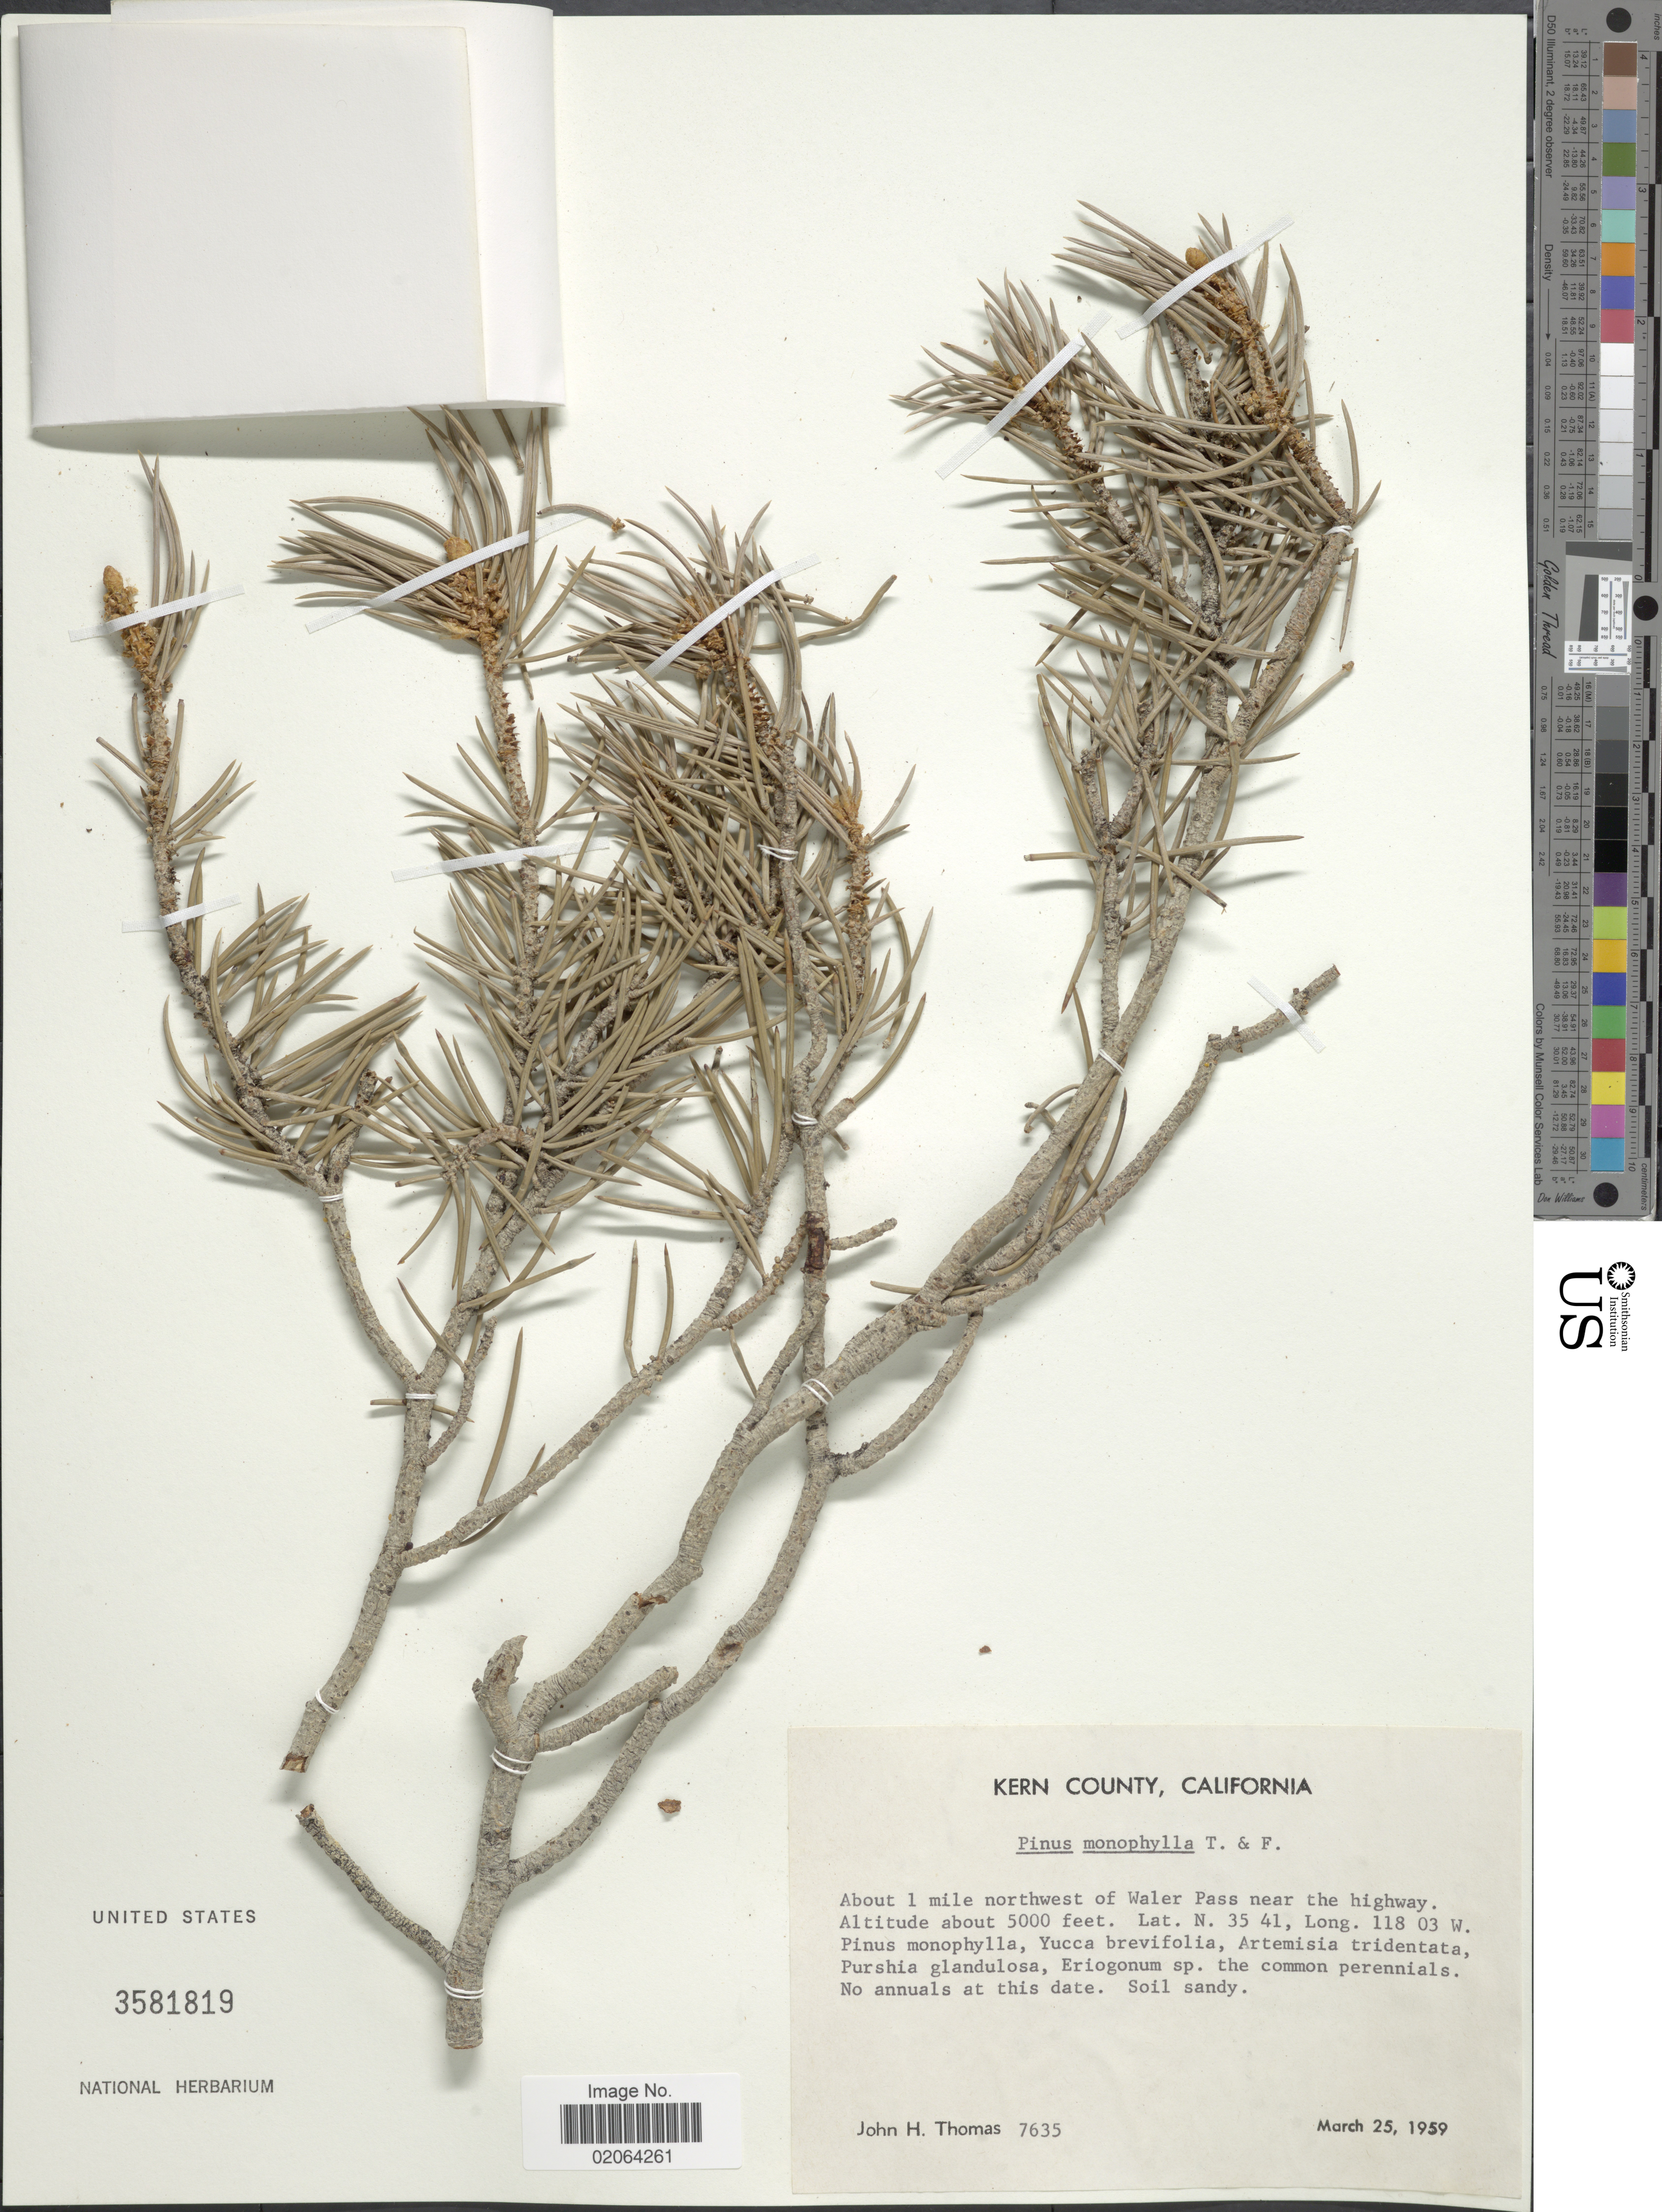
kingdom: Plantae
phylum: Tracheophyta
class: Pinopsida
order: Pinales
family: Pinaceae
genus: Pinus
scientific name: Pinus monophylla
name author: Torr. & Frém.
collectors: J. H. Thomas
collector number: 7635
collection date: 1959-03-25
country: United States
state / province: California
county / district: Kern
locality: Kern County, California. About 1 mile northwest of Waler Pass near the highway.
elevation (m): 1524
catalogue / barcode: US 3581819